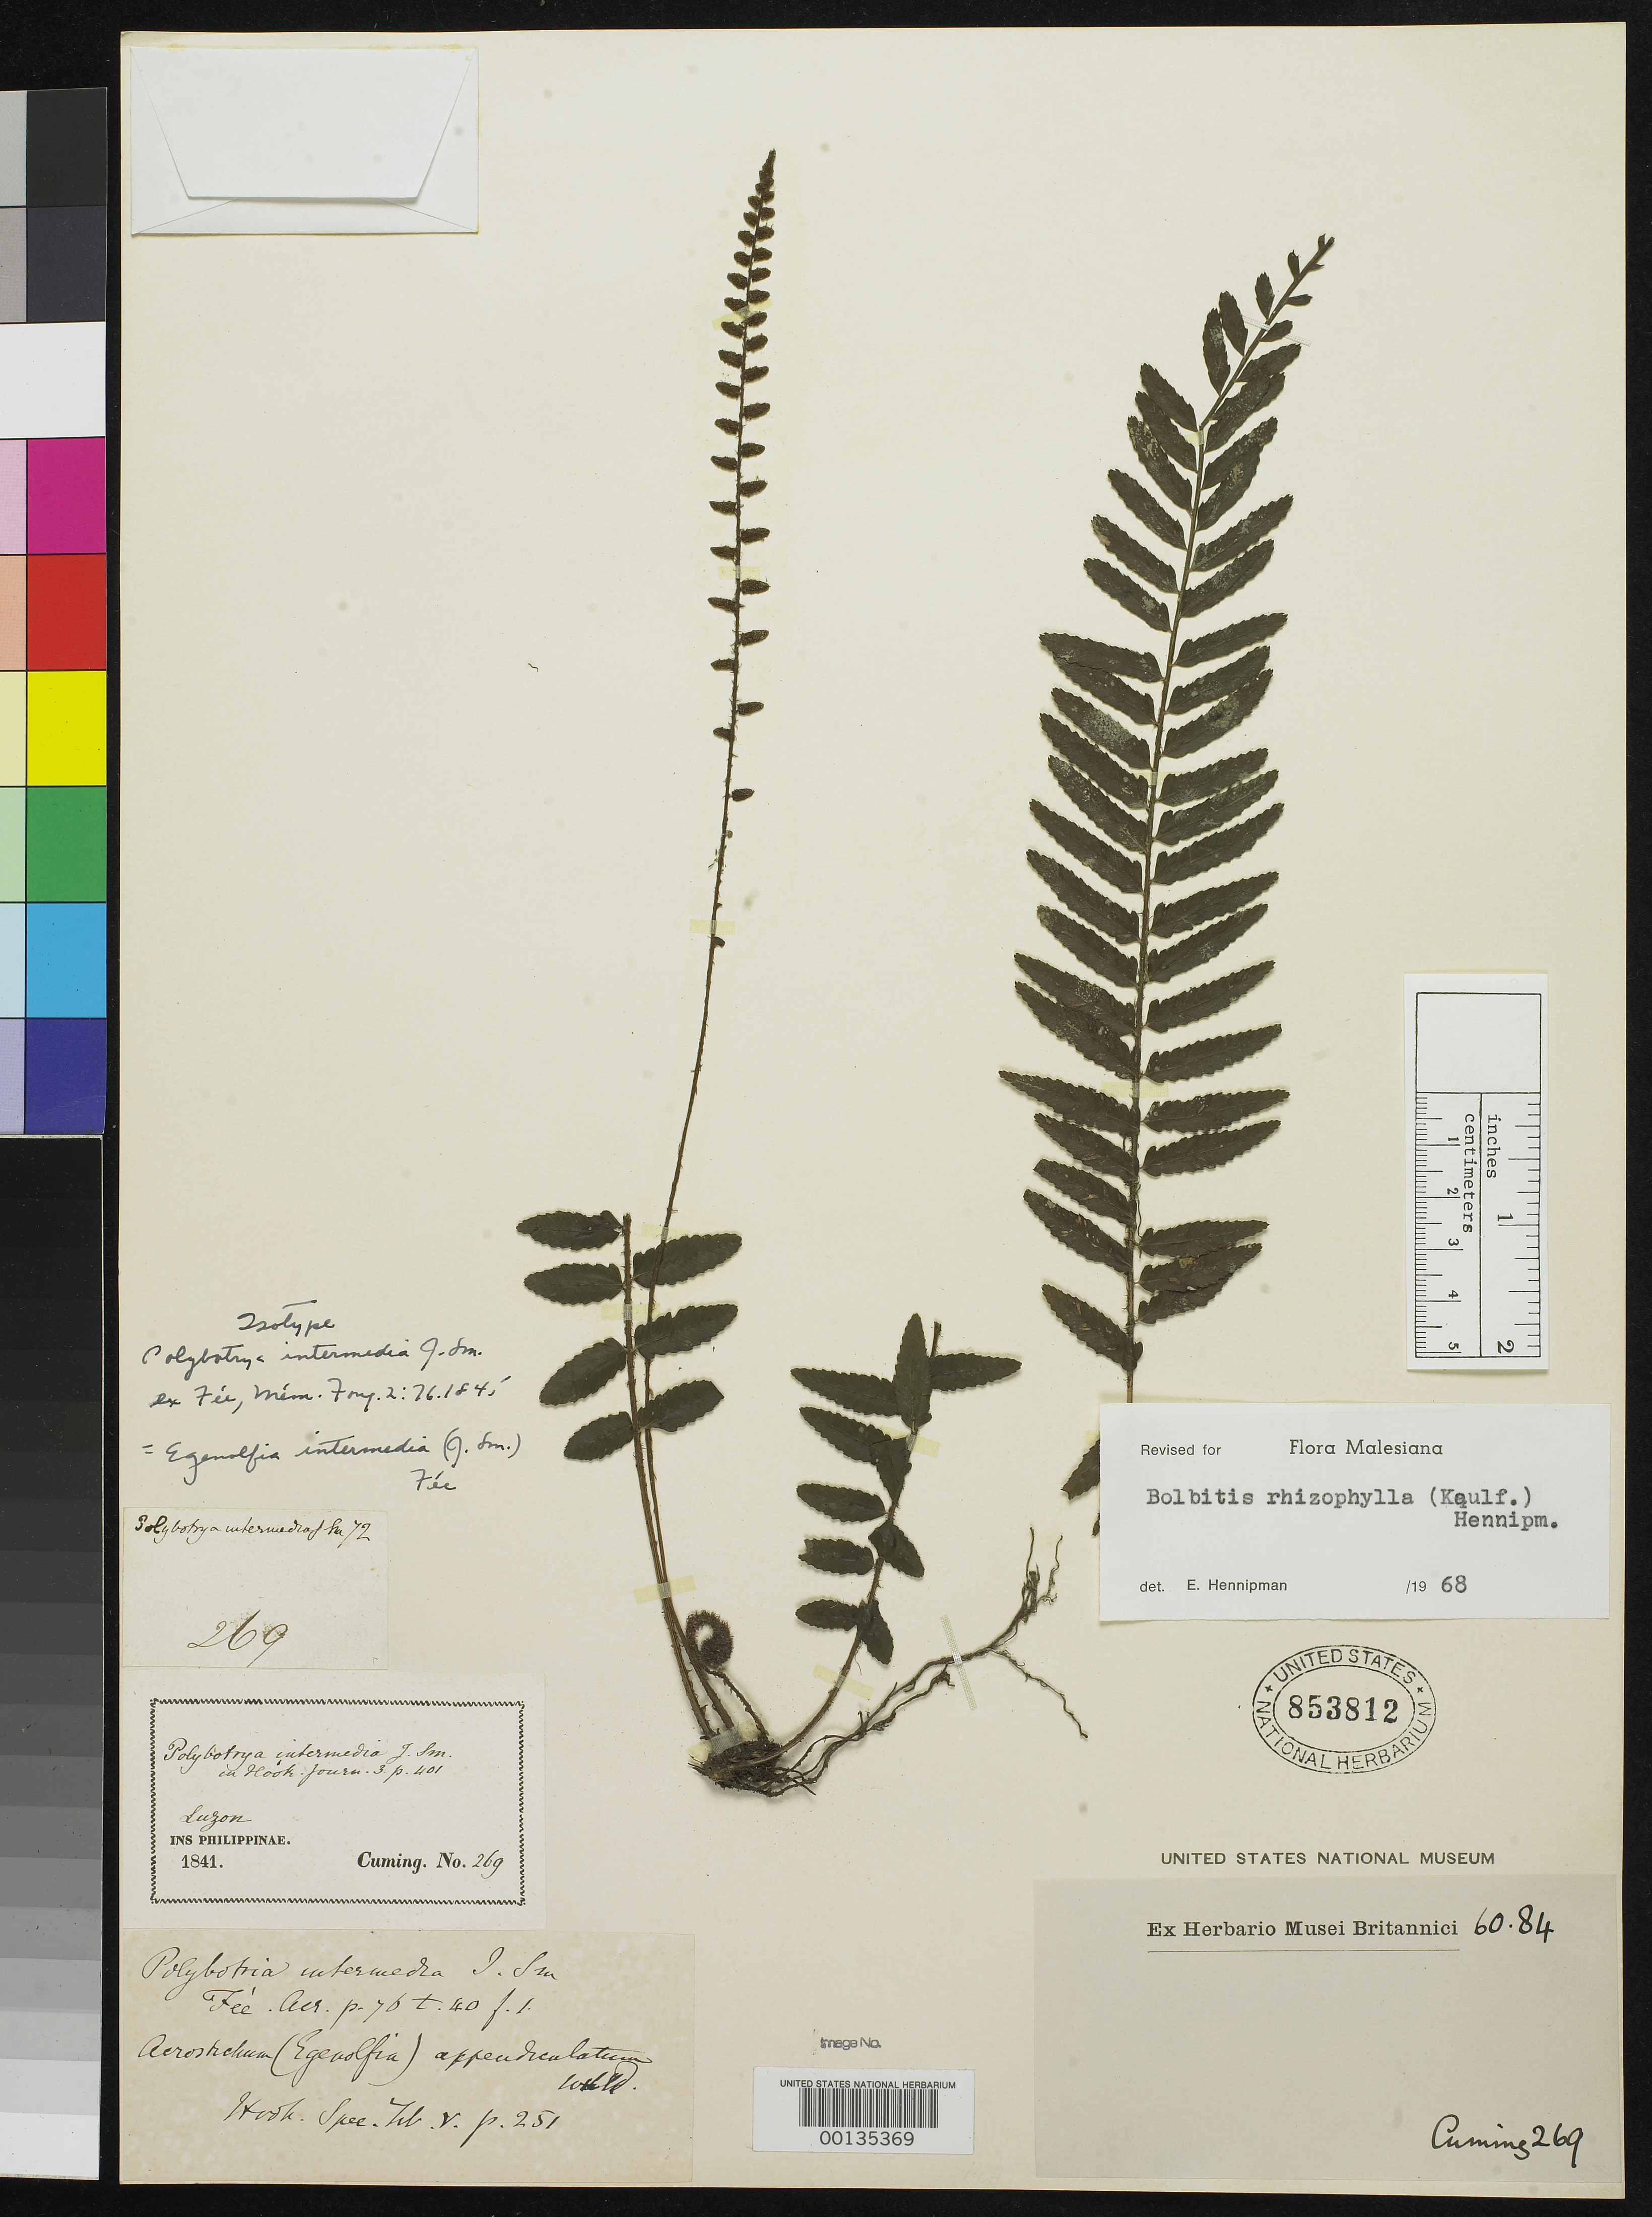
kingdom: Plantae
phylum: Tracheophyta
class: Polypodiopsida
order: Polypodiales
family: Dryopteridaceae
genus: Polybotrya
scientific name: Polybotrya intermedia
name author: J. Sm. ex Fée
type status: Type Collection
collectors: H. Cuming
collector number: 269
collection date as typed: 1841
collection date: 1841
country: Philippines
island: Luzon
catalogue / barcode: US 853812